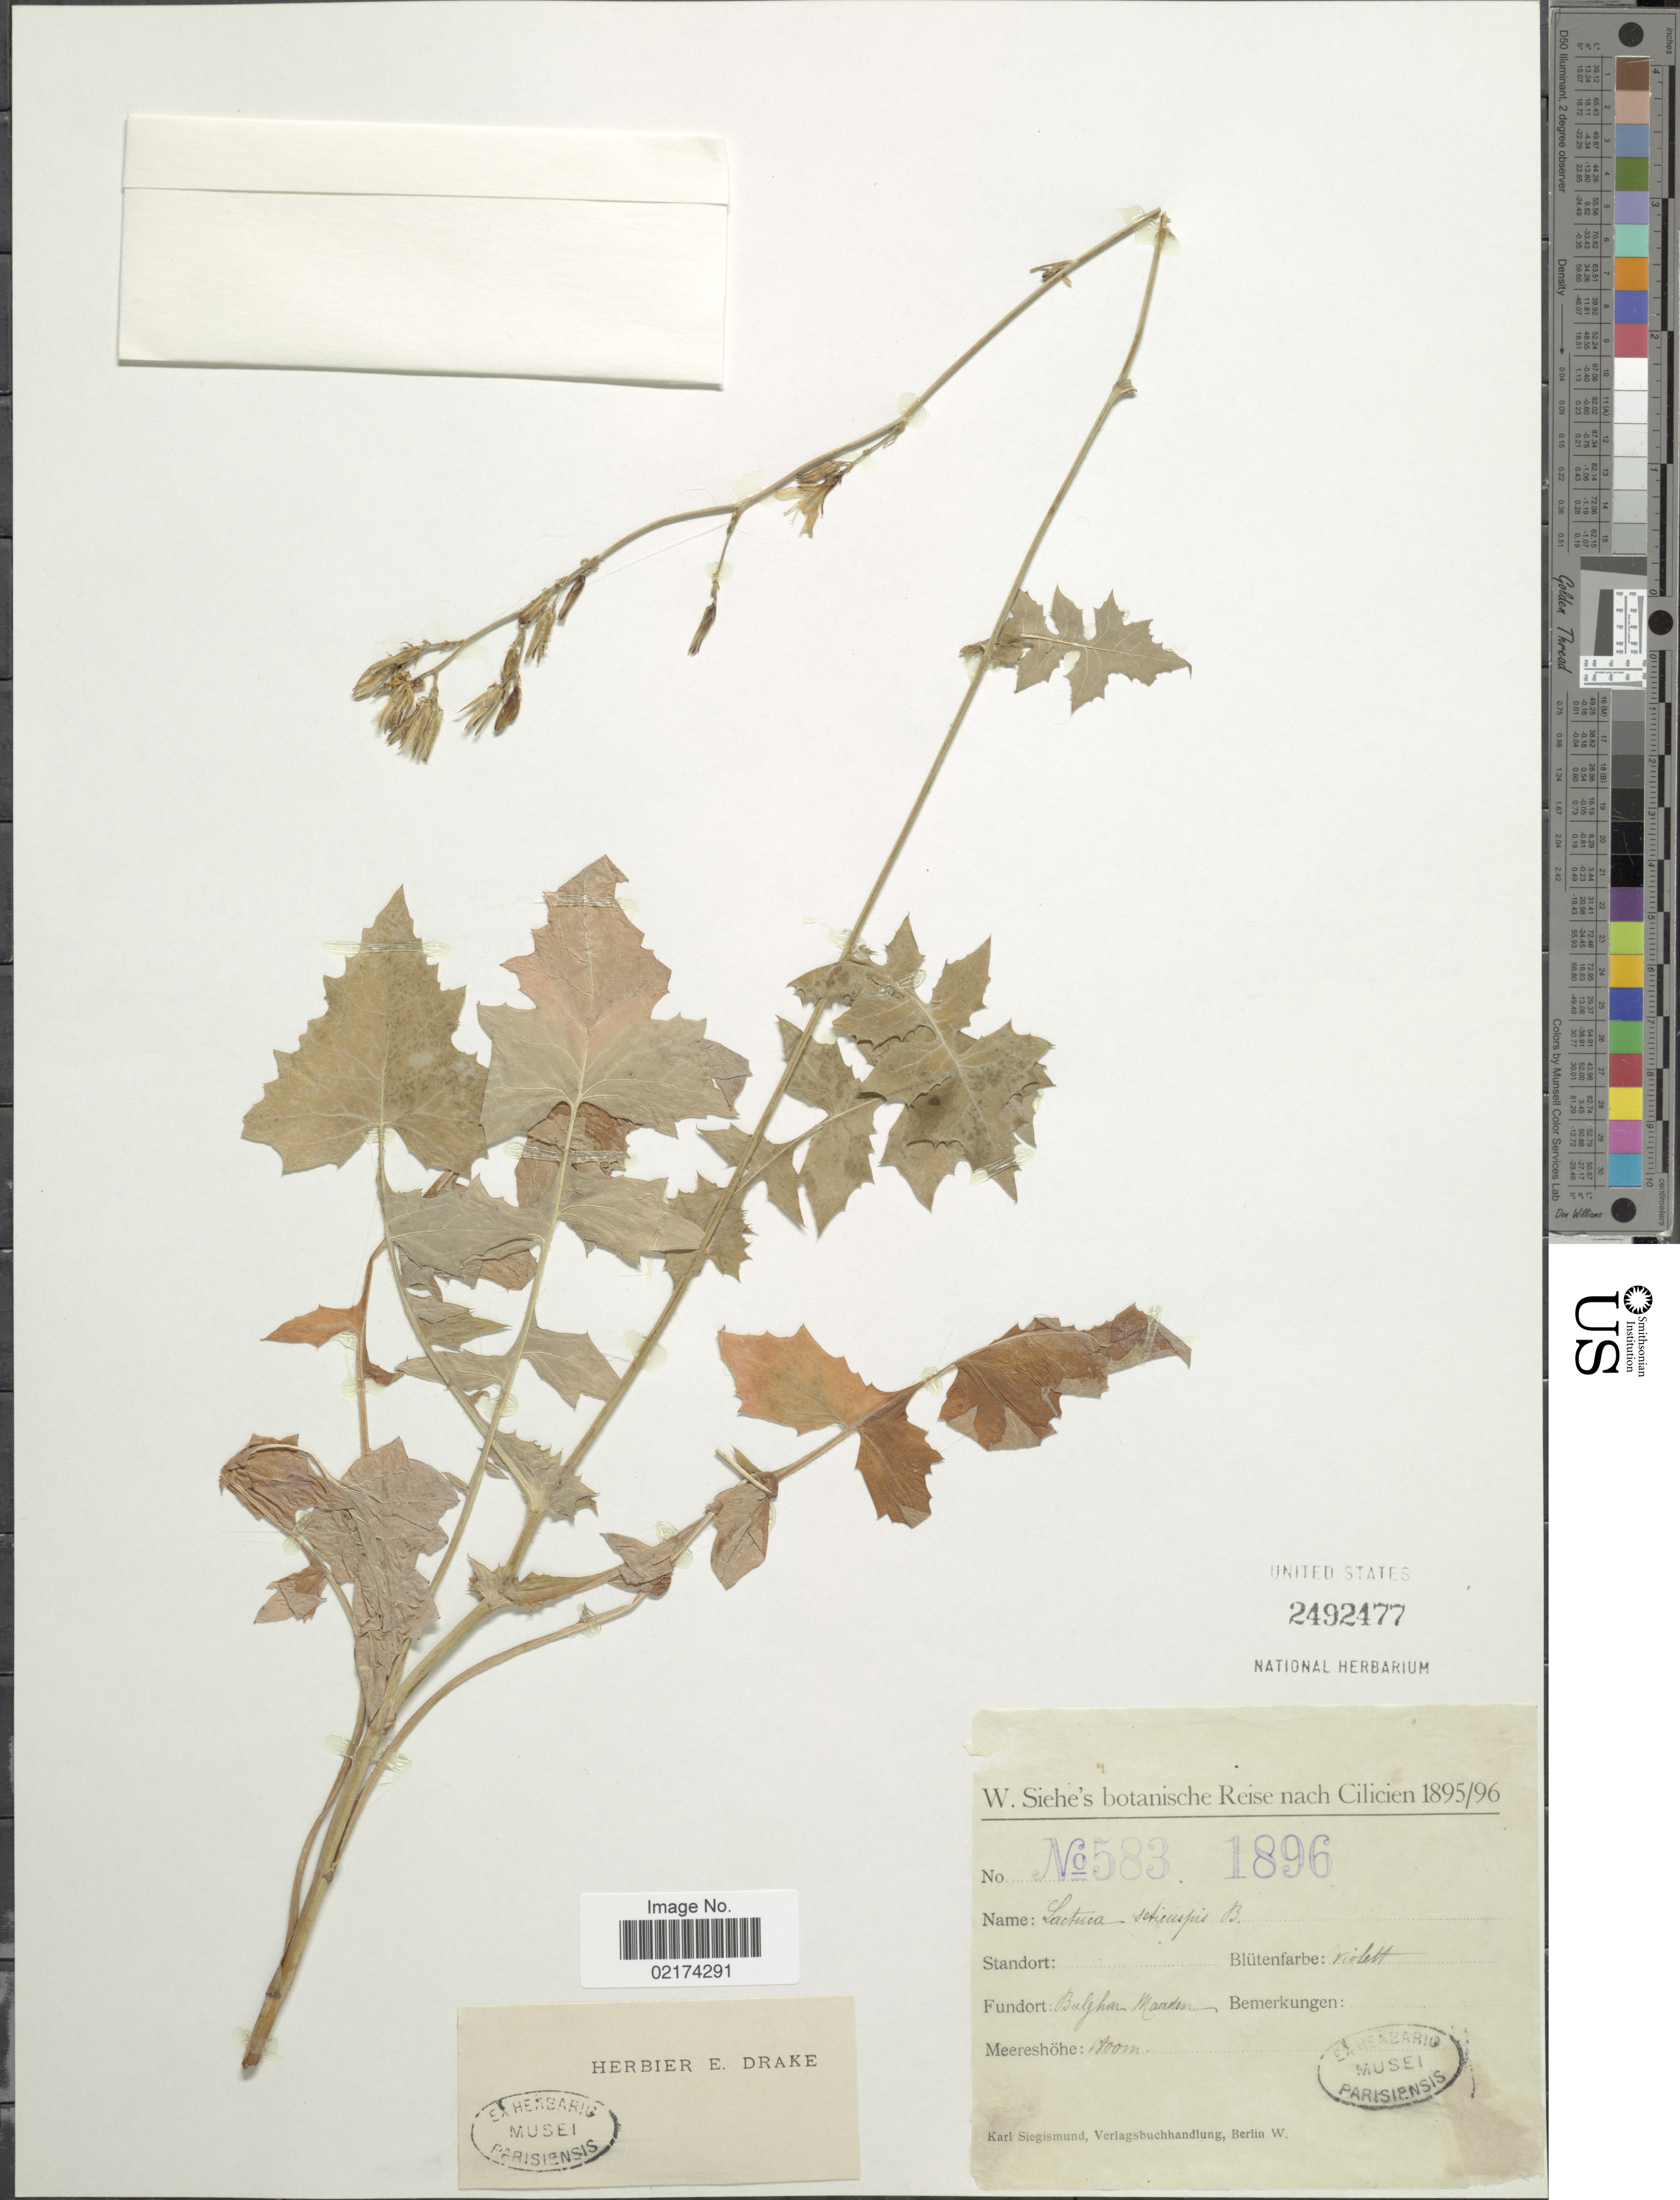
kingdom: Plantae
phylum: Tracheophyta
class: Magnoliopsida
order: Asterales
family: Asteraceae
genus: Lactuca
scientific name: Lactuca mulgedioides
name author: (Vis. & Pančić) Boiss. & Kotschy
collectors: W. Siehe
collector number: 583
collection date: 1896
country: Turkey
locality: Cilicien, Bulghar, Maaden [interpreted]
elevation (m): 1800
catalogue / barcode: US 2492477